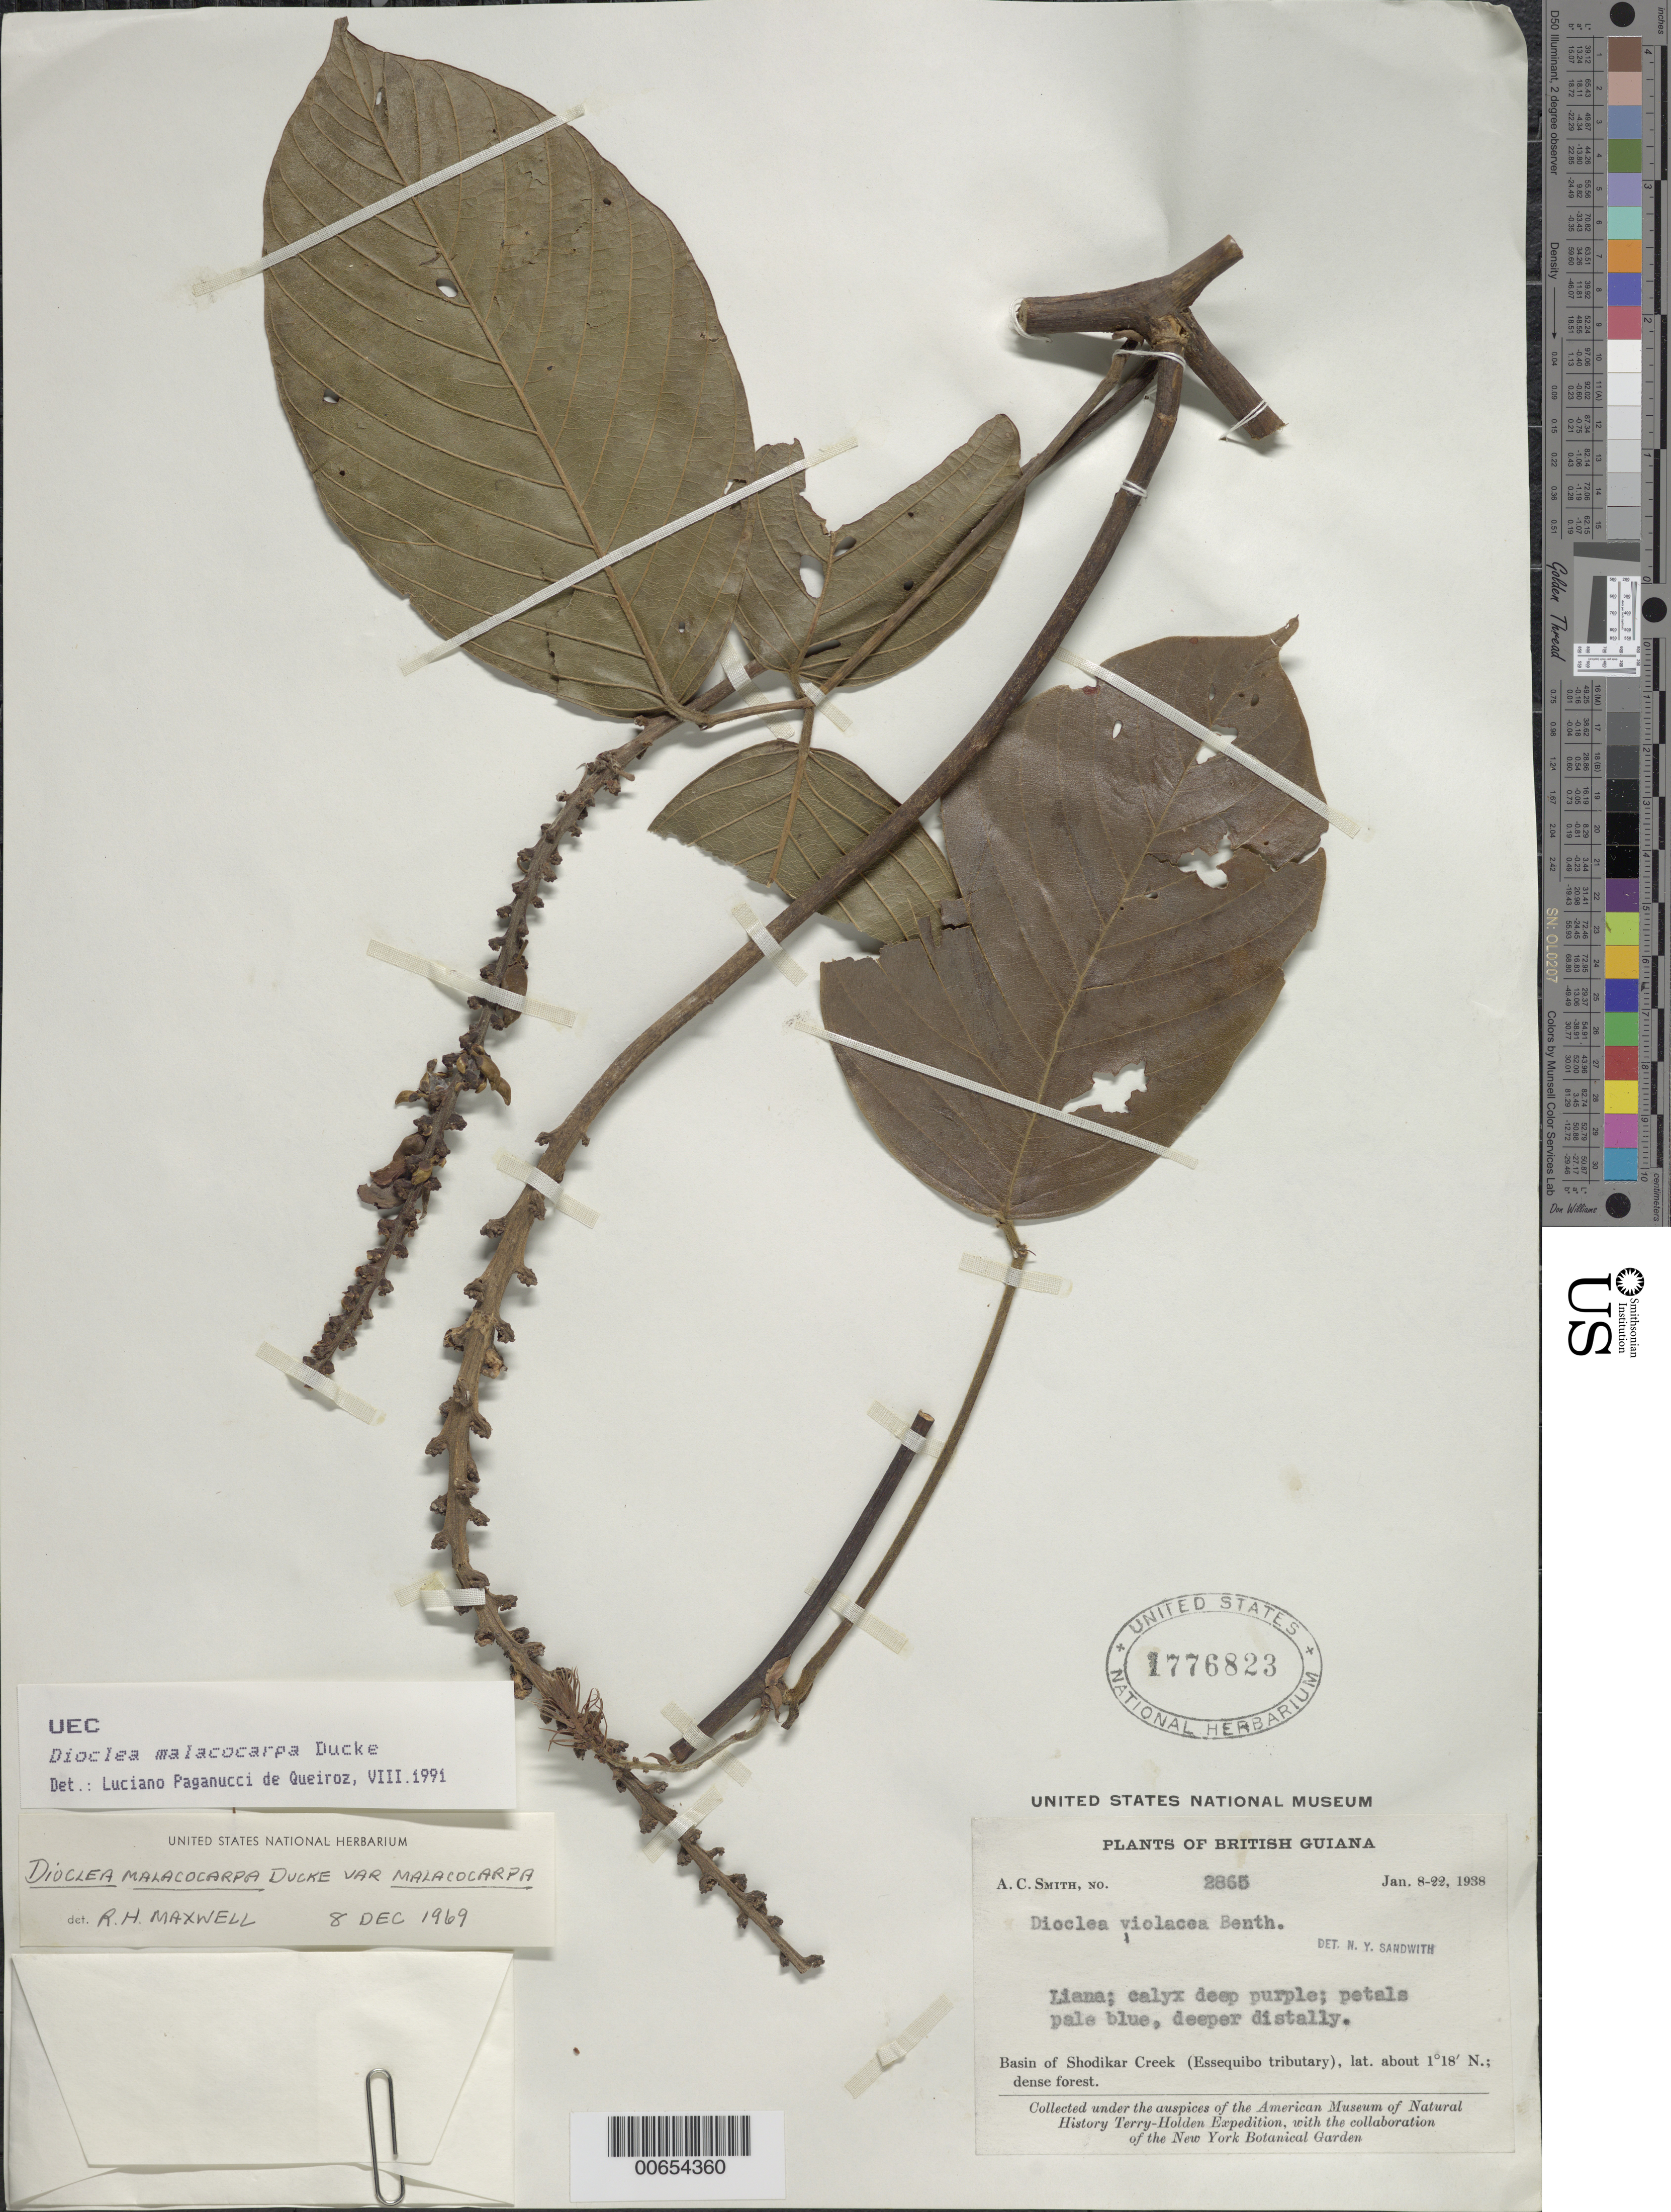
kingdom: Plantae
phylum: Tracheophyta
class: Magnoliopsida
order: Fabales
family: Fabaceae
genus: Macropsychanthus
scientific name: Macropsychanthus malacocarpus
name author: (Ducke) L.P. Queiroz & Snak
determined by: Strong, Mark T., (BOT), Smithsonian Institution - National Museum of Natural History (UNITED STATES)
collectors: A. C. Smith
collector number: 2865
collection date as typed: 8-Jan-38 to 22-Jan-38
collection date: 1938-01-08/1938-01-22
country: Guyana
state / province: U. Takutu-U. Essequibo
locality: Shodikar Creek, basin of (Essequibo tributary), Akarai Mts.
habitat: Dense forest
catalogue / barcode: US 1776823